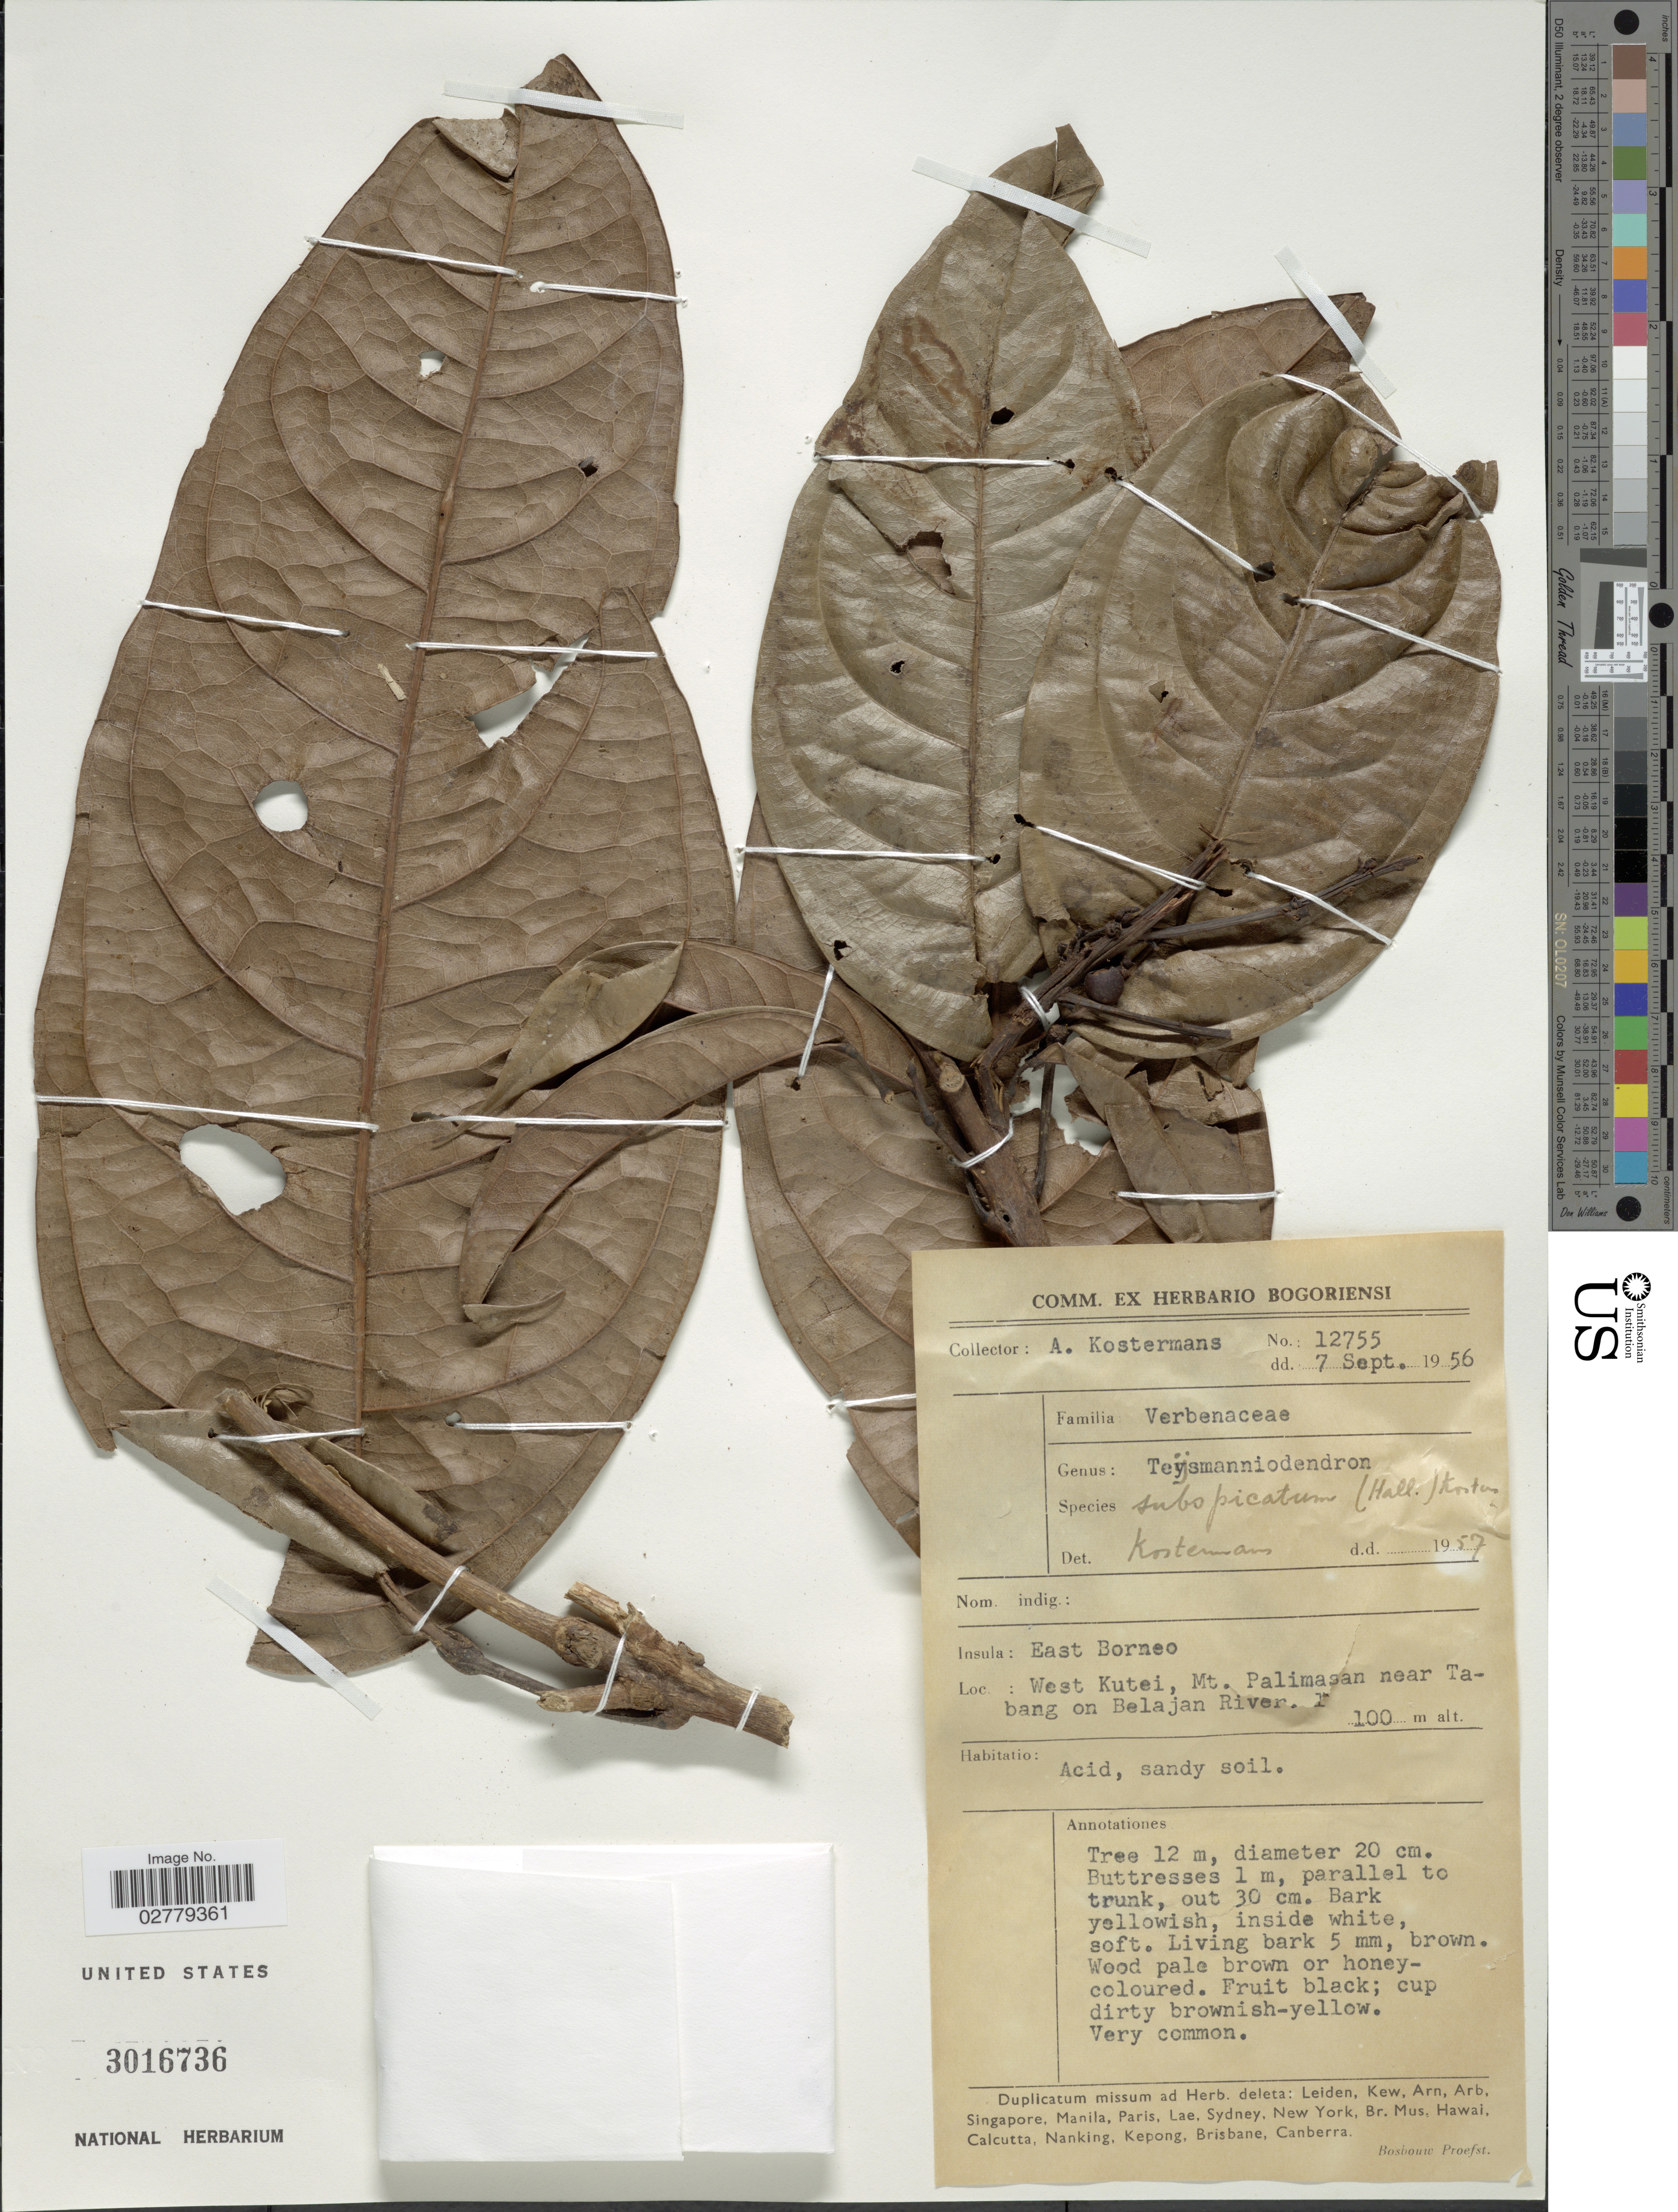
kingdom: Plantae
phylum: Tracheophyta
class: Magnoliopsida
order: Lamiales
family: Lamiaceae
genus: Teijsmanniodendron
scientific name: Teijsmanniodendron subspicatum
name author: (Hallier f.) Kosterm.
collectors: A. J. G. Kostermans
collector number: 12755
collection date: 1956-09-07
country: Indonesia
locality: Insula: East Borneo. West Kutei, Mt. Palimasan near Tabang on Belajan River.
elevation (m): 100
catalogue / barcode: US 3016736